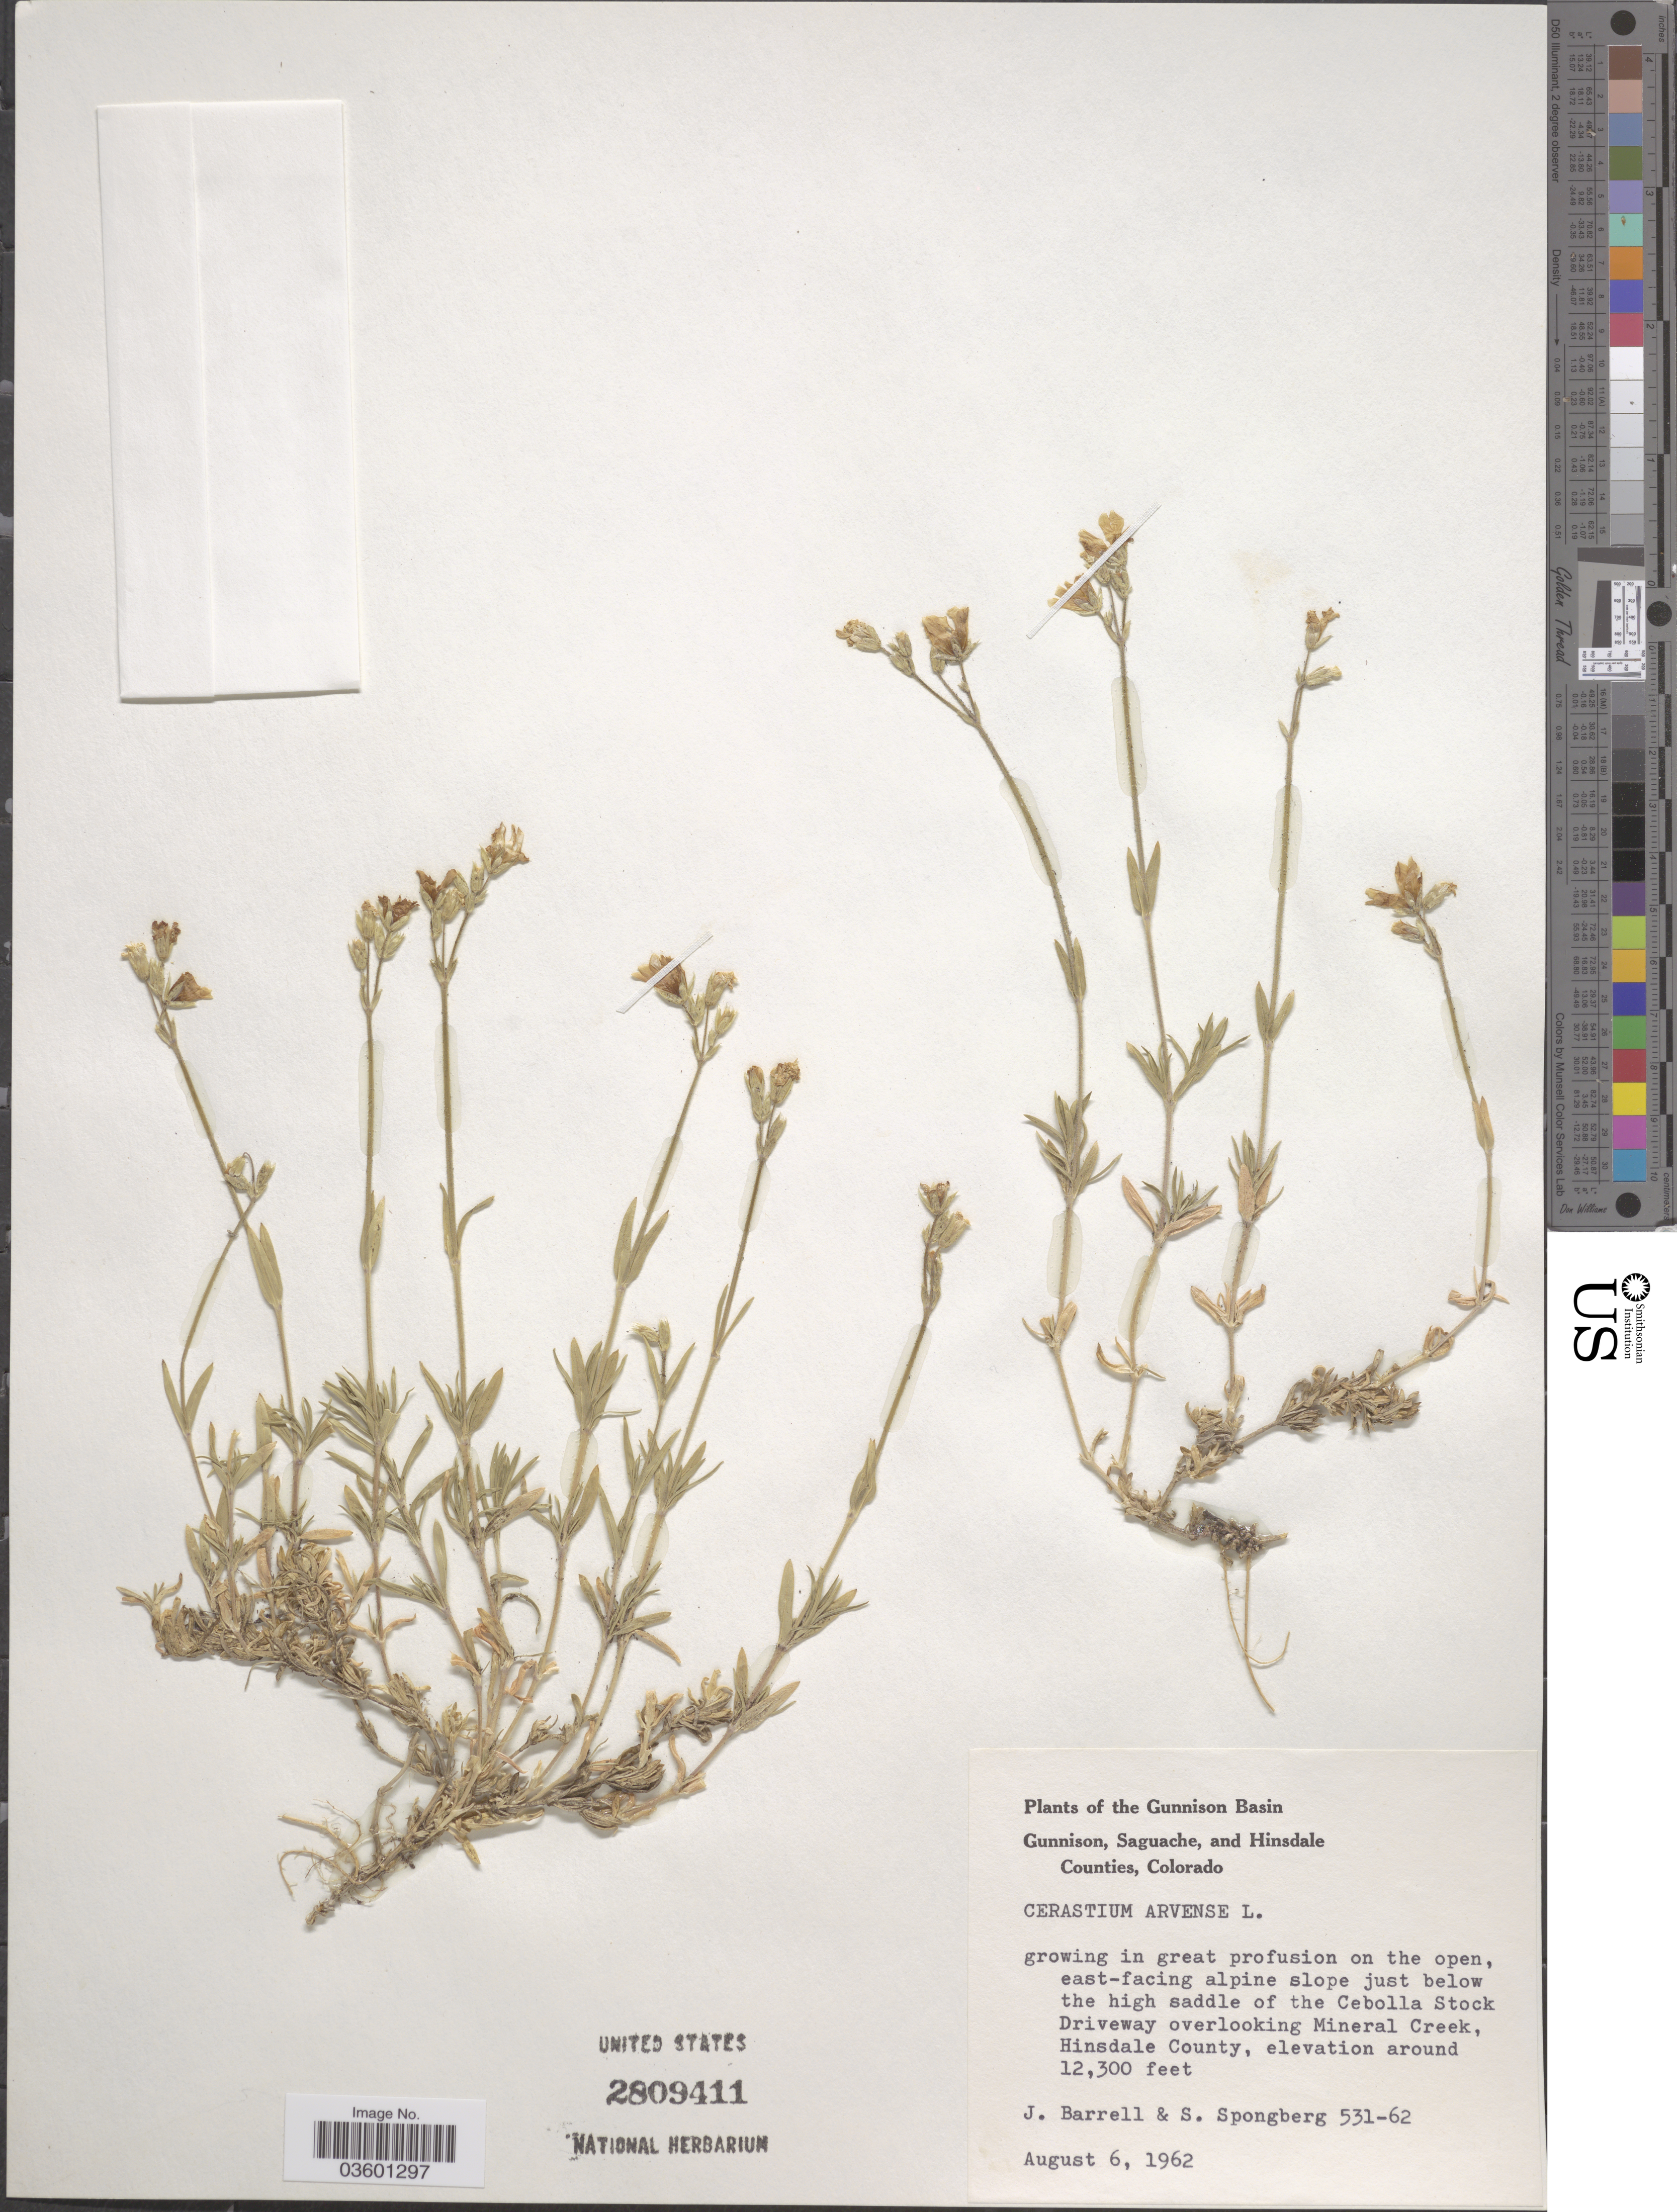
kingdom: Plantae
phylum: Tracheophyta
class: Magnoliopsida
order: Caryophyllales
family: Caryophyllaceae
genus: Cerastium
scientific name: Cerastium arvense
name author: L.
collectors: J. Barrell & S. A.Spongberg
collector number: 531-62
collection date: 1962-08-06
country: United States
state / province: Colorado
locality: Gunnison Basin. Hinsdale County. Growing in great profusion on the open, east-facing alpine slope just below the high saddle of the Cebolla Stock Driveway overlooking Mineral Creek.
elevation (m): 3749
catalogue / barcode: US 2809411